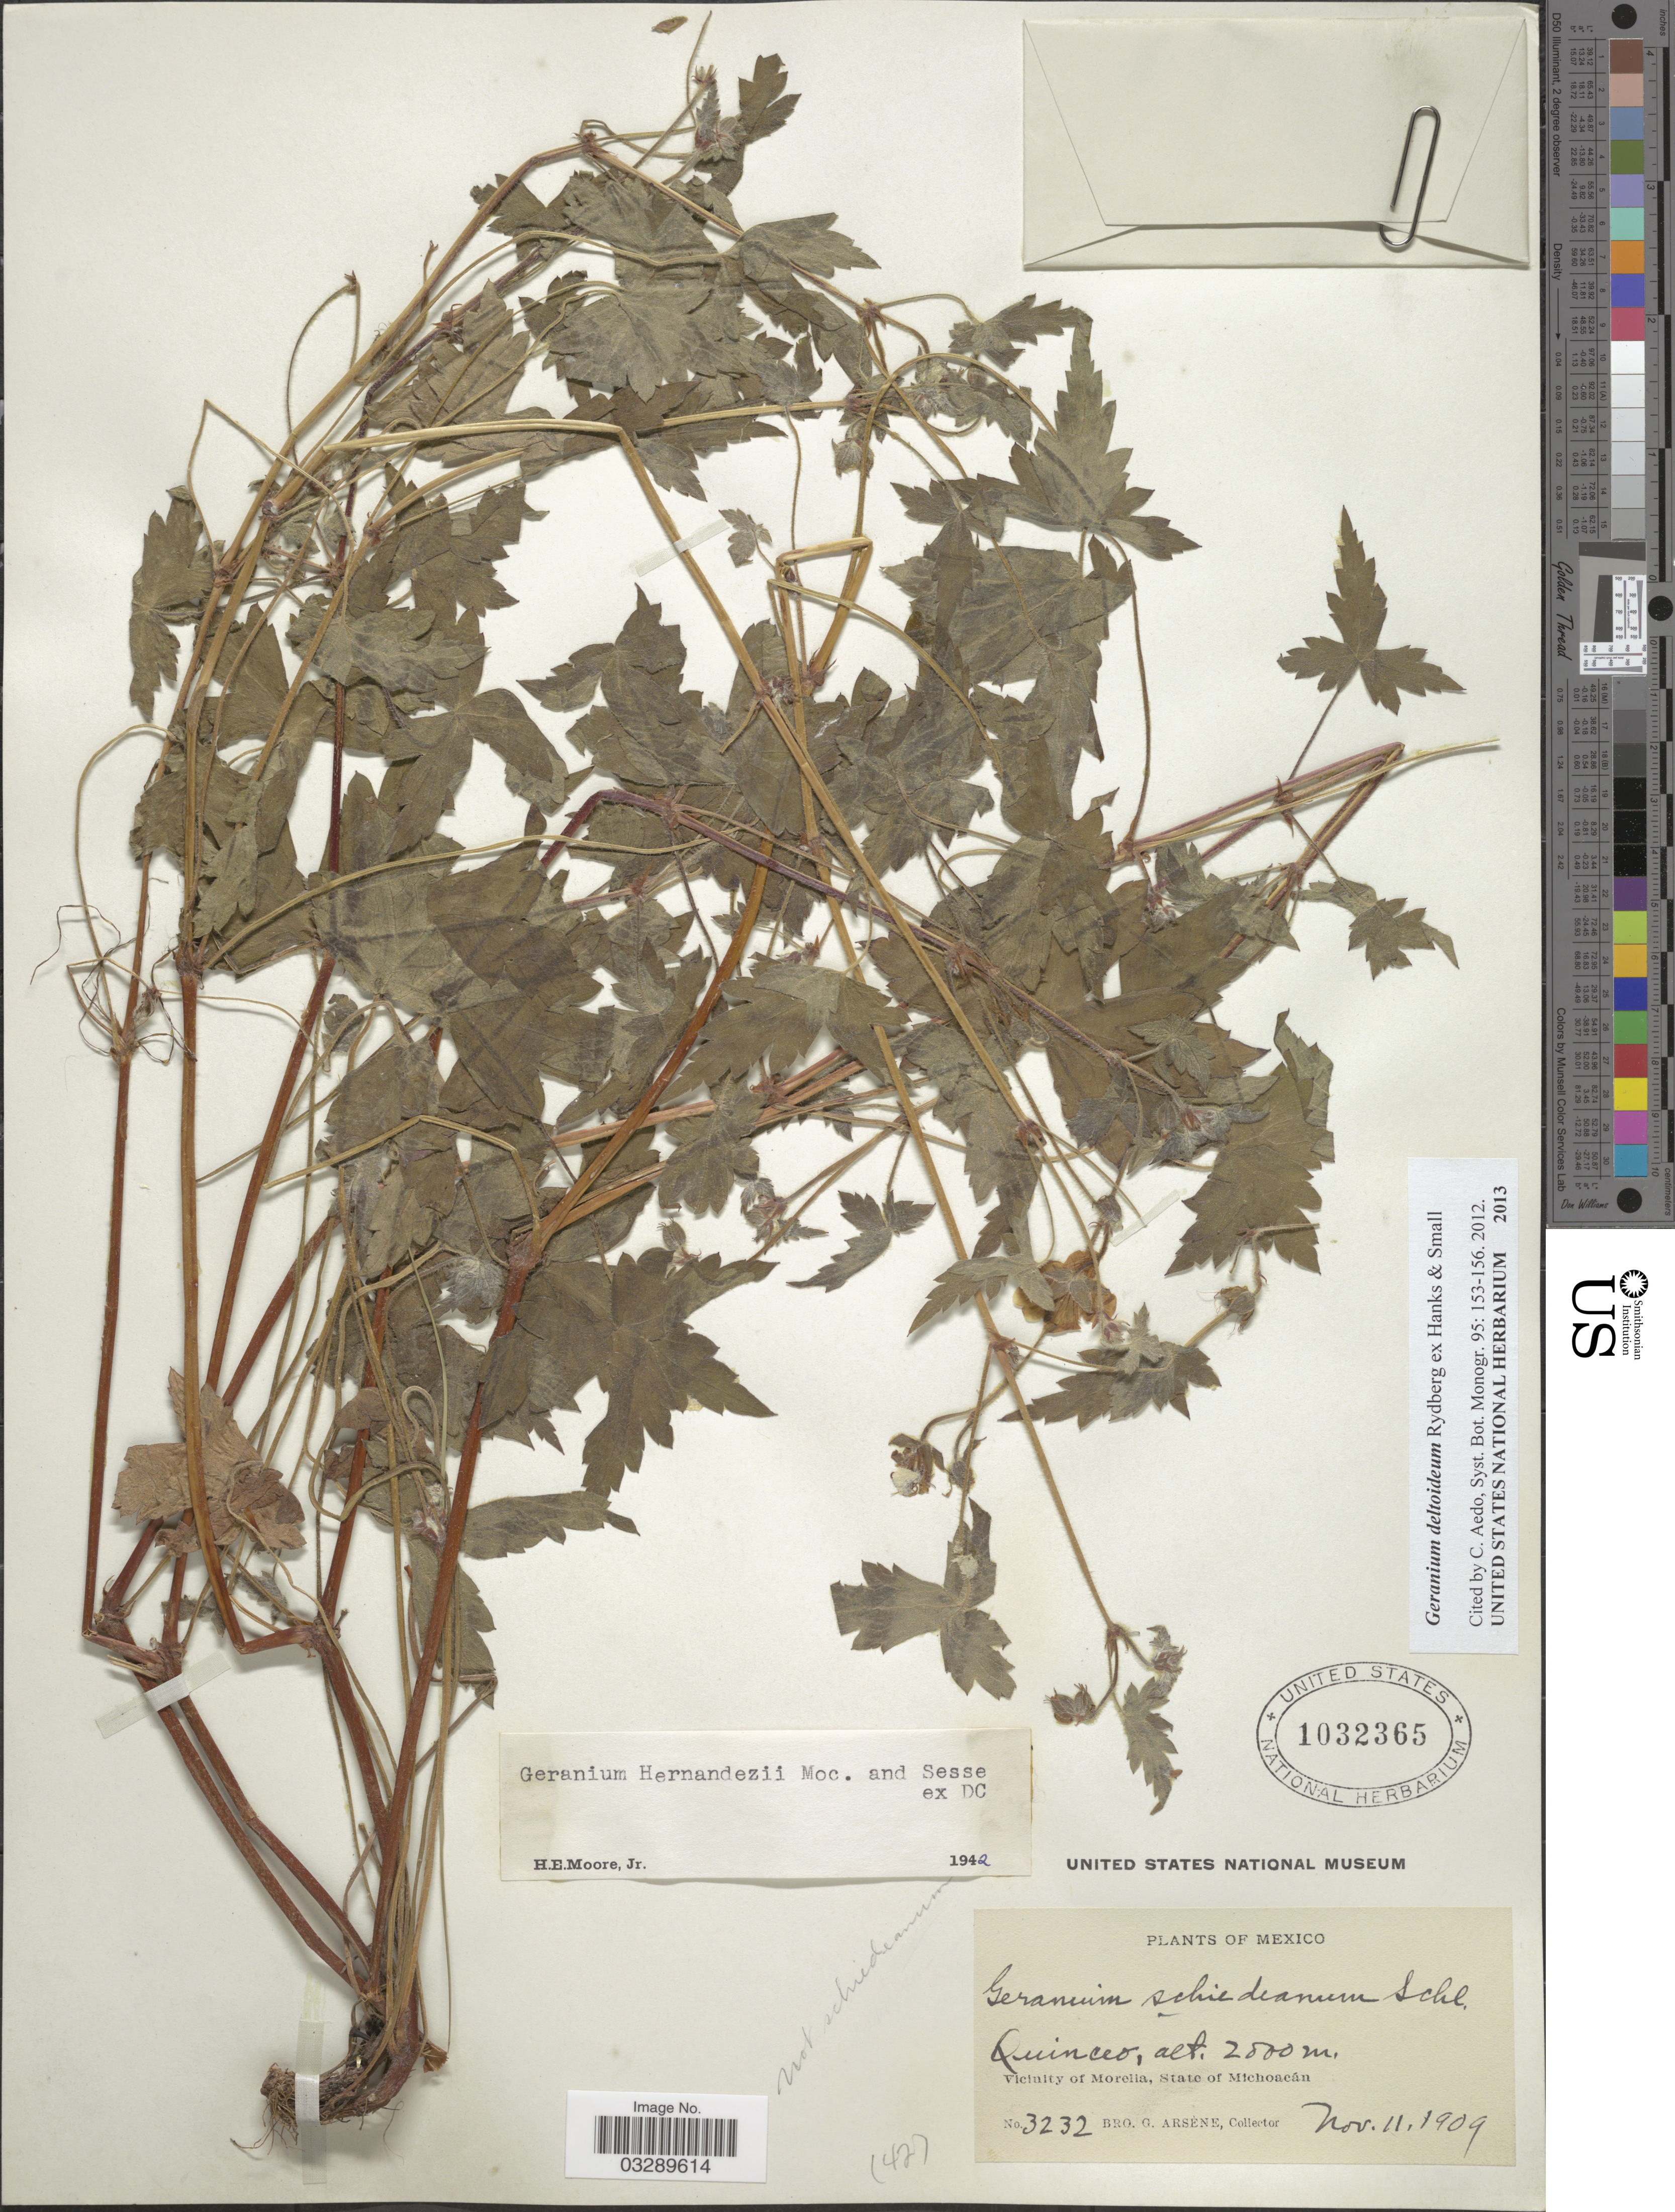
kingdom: Plantae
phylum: Tracheophyta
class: Magnoliopsida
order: Geraniales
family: Geraniaceae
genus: Geranium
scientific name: Geranium deltoideum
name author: Rydb.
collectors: Bro. G. Arsène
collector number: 3232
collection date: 1909-11-11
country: Mexico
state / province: Michoacán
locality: Quinceo, Vicinity of Morelia.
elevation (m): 2000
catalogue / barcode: US 1032365